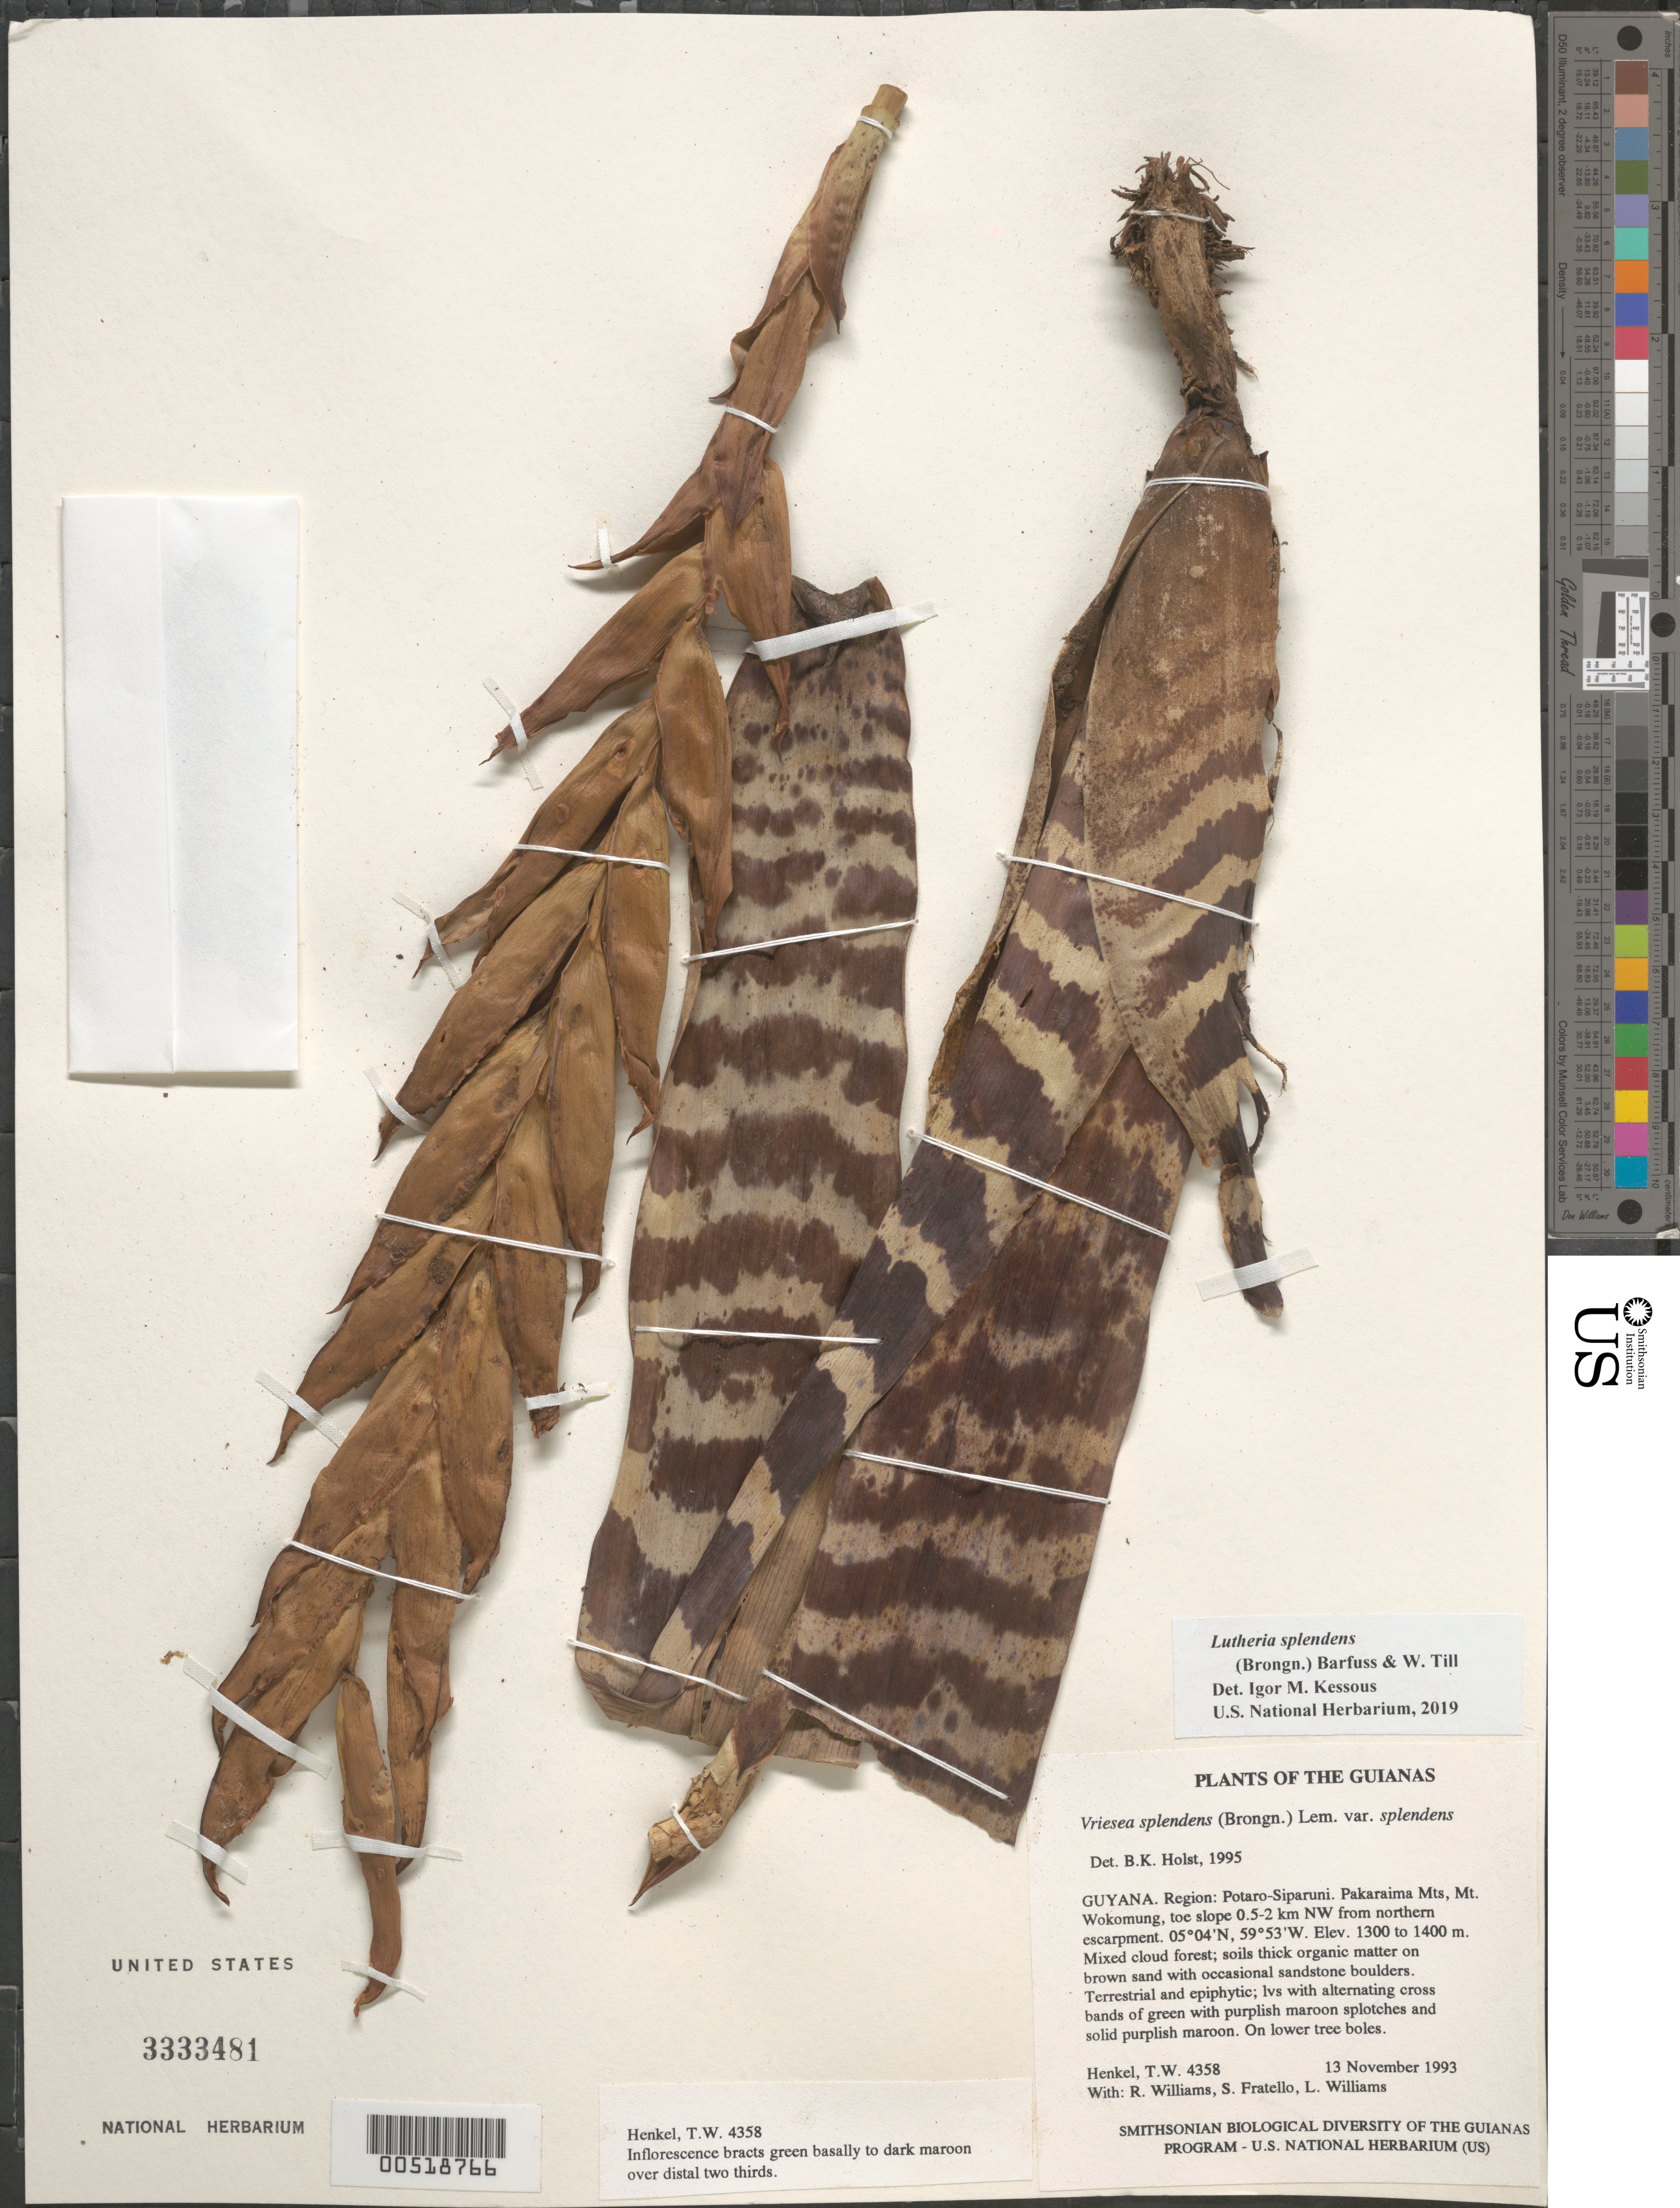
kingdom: Plantae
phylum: Tracheophyta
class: Liliopsida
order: Poales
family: Bromeliaceae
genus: Lutheria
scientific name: Lutheria splendens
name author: (Brongn.) W. Till & Barfuss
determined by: Kessous, Igor M.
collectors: T. Henkel, R. Williams, S. Fratello & L. Williams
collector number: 4358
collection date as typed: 13 November 1993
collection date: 1993-11-13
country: Guyana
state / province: Potaro-Siparuni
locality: Pakaraima Mts, Mt. Wokomung, toe slope 0.5-2 km NW from northern escarpment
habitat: Mixed cloud forest; soils thick organic matter on brown sand with occasional sandstone boulders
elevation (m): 1300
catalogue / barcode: US 3333481